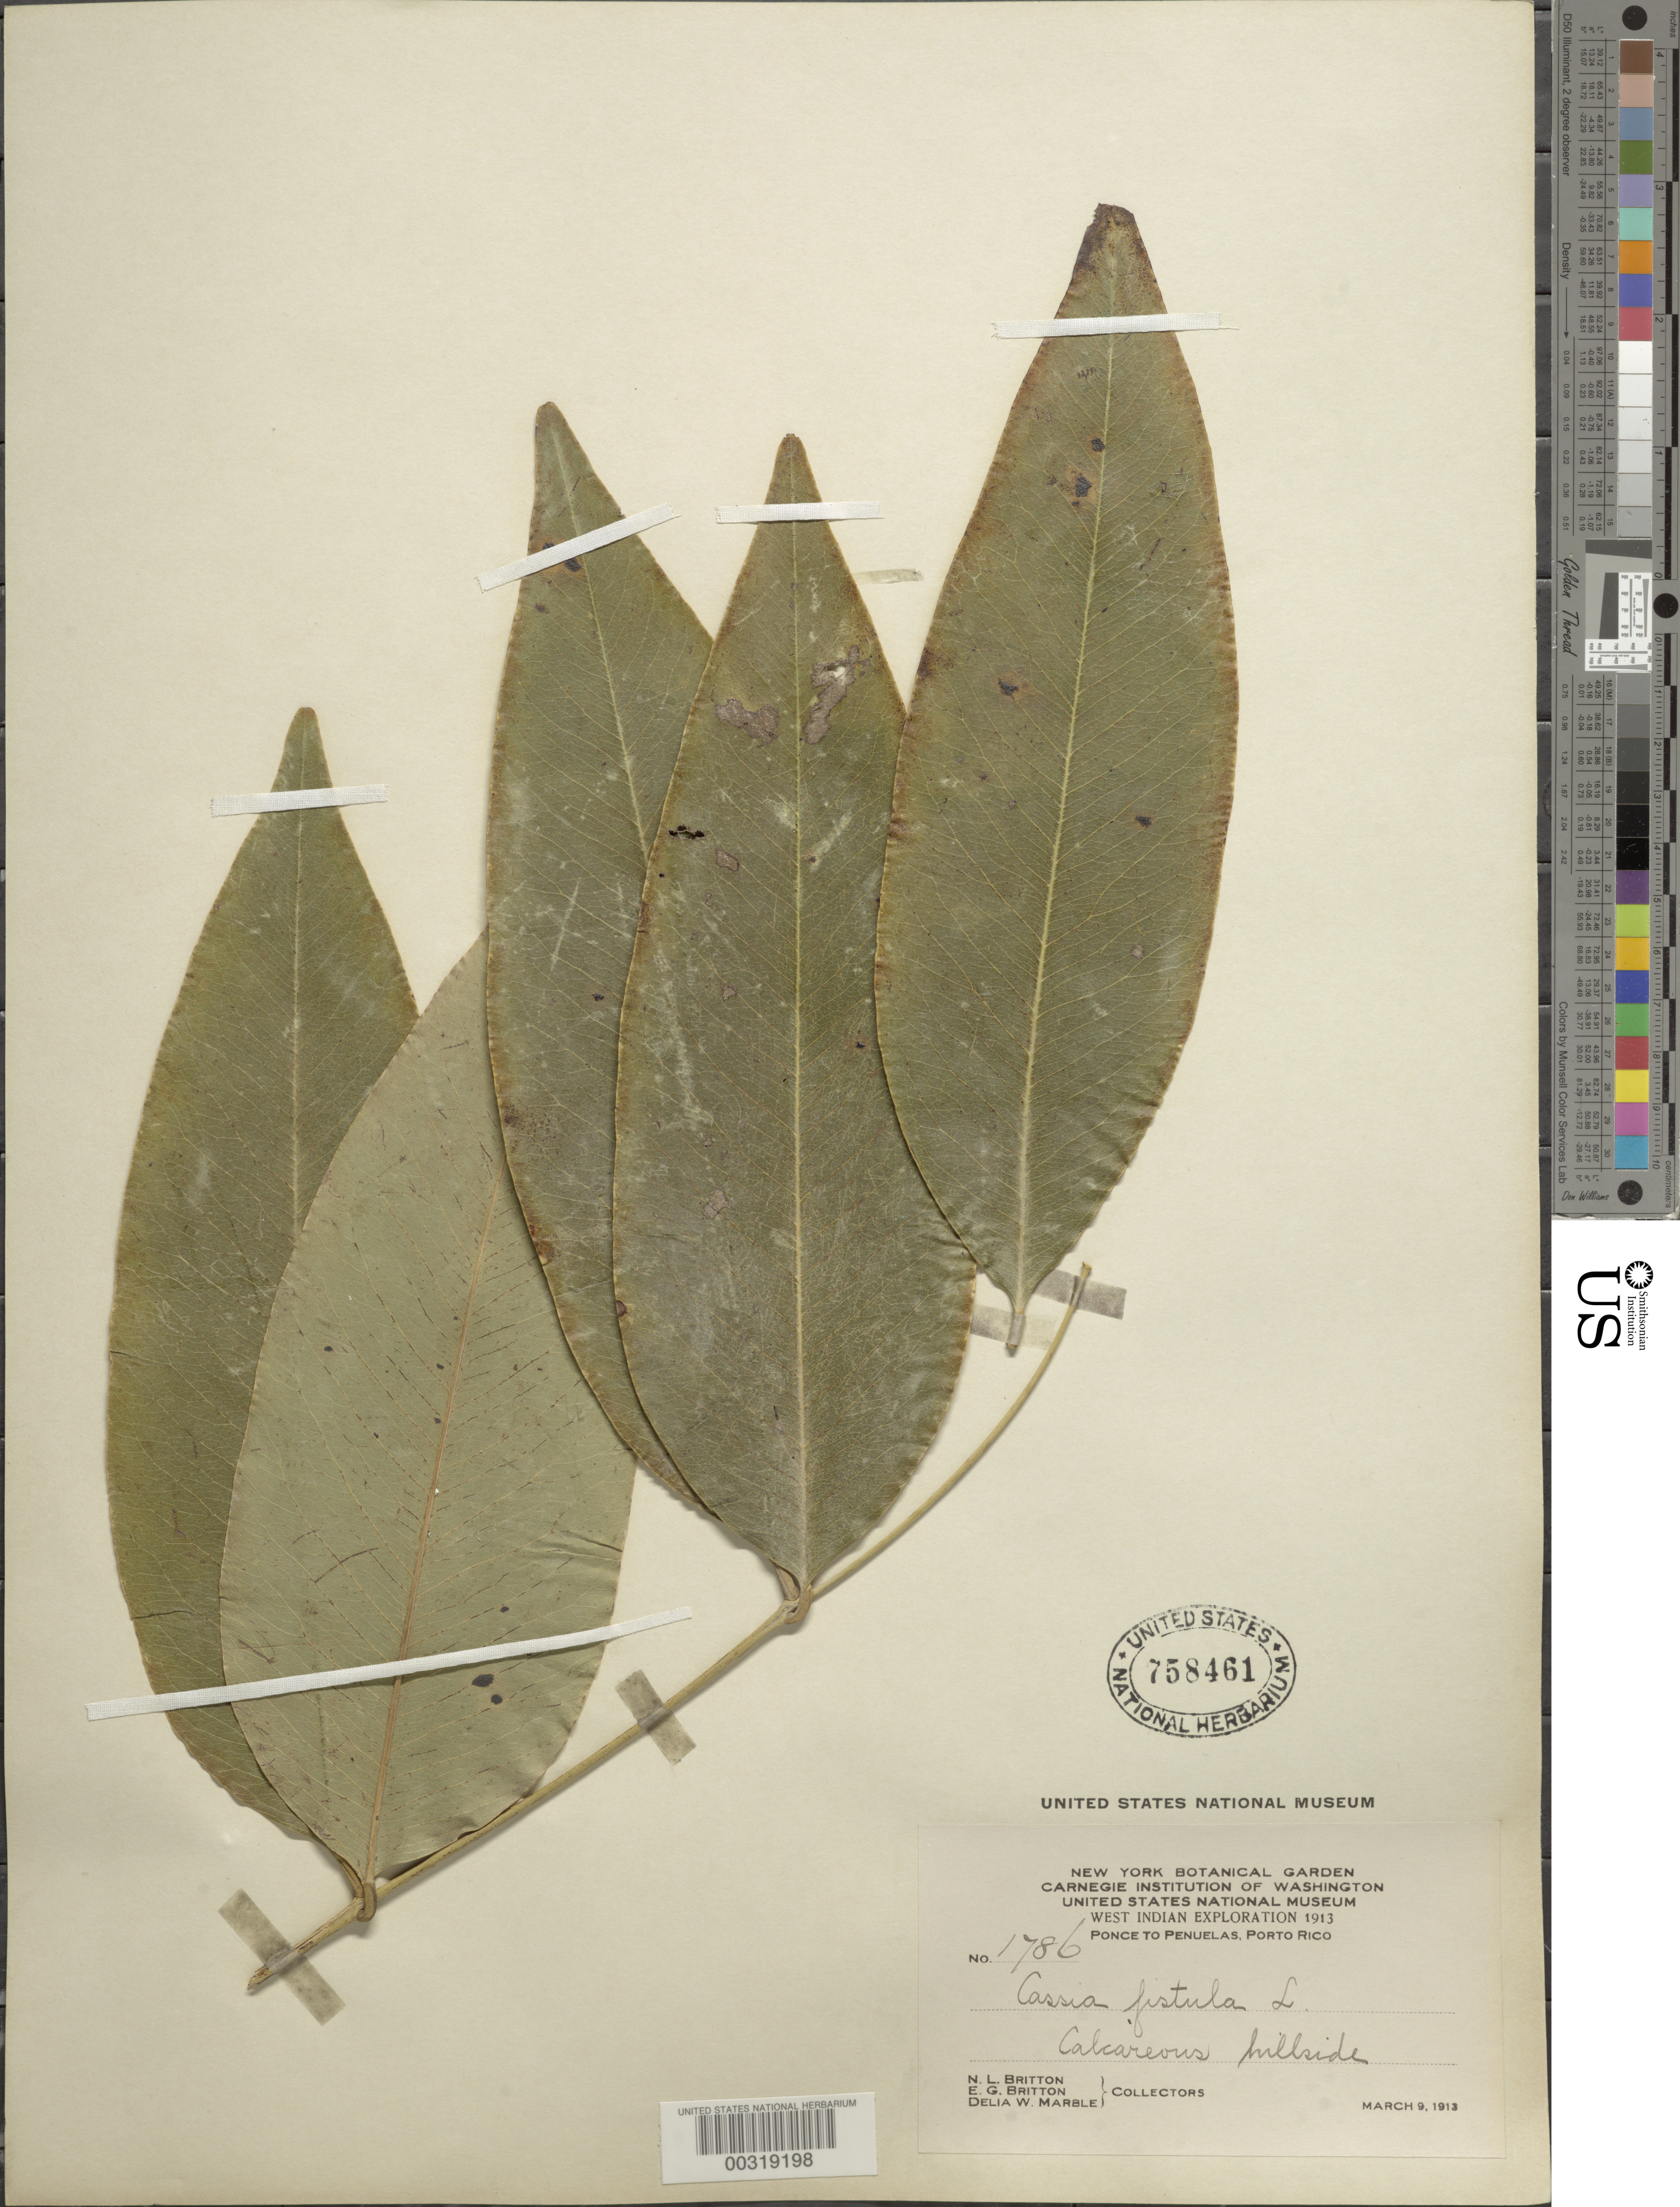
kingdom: Plantae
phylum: Tracheophyta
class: Magnoliopsida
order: Fabales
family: Fabaceae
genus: Cassia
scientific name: Cassia fistula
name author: L.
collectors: N. Britton, E. G. Britton & D. W. Marble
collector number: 1786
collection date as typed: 09 Mar 1913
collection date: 1913-03-09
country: Puerto Rico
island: Greater Antilles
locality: Ponce to penuelas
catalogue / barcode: US 758461